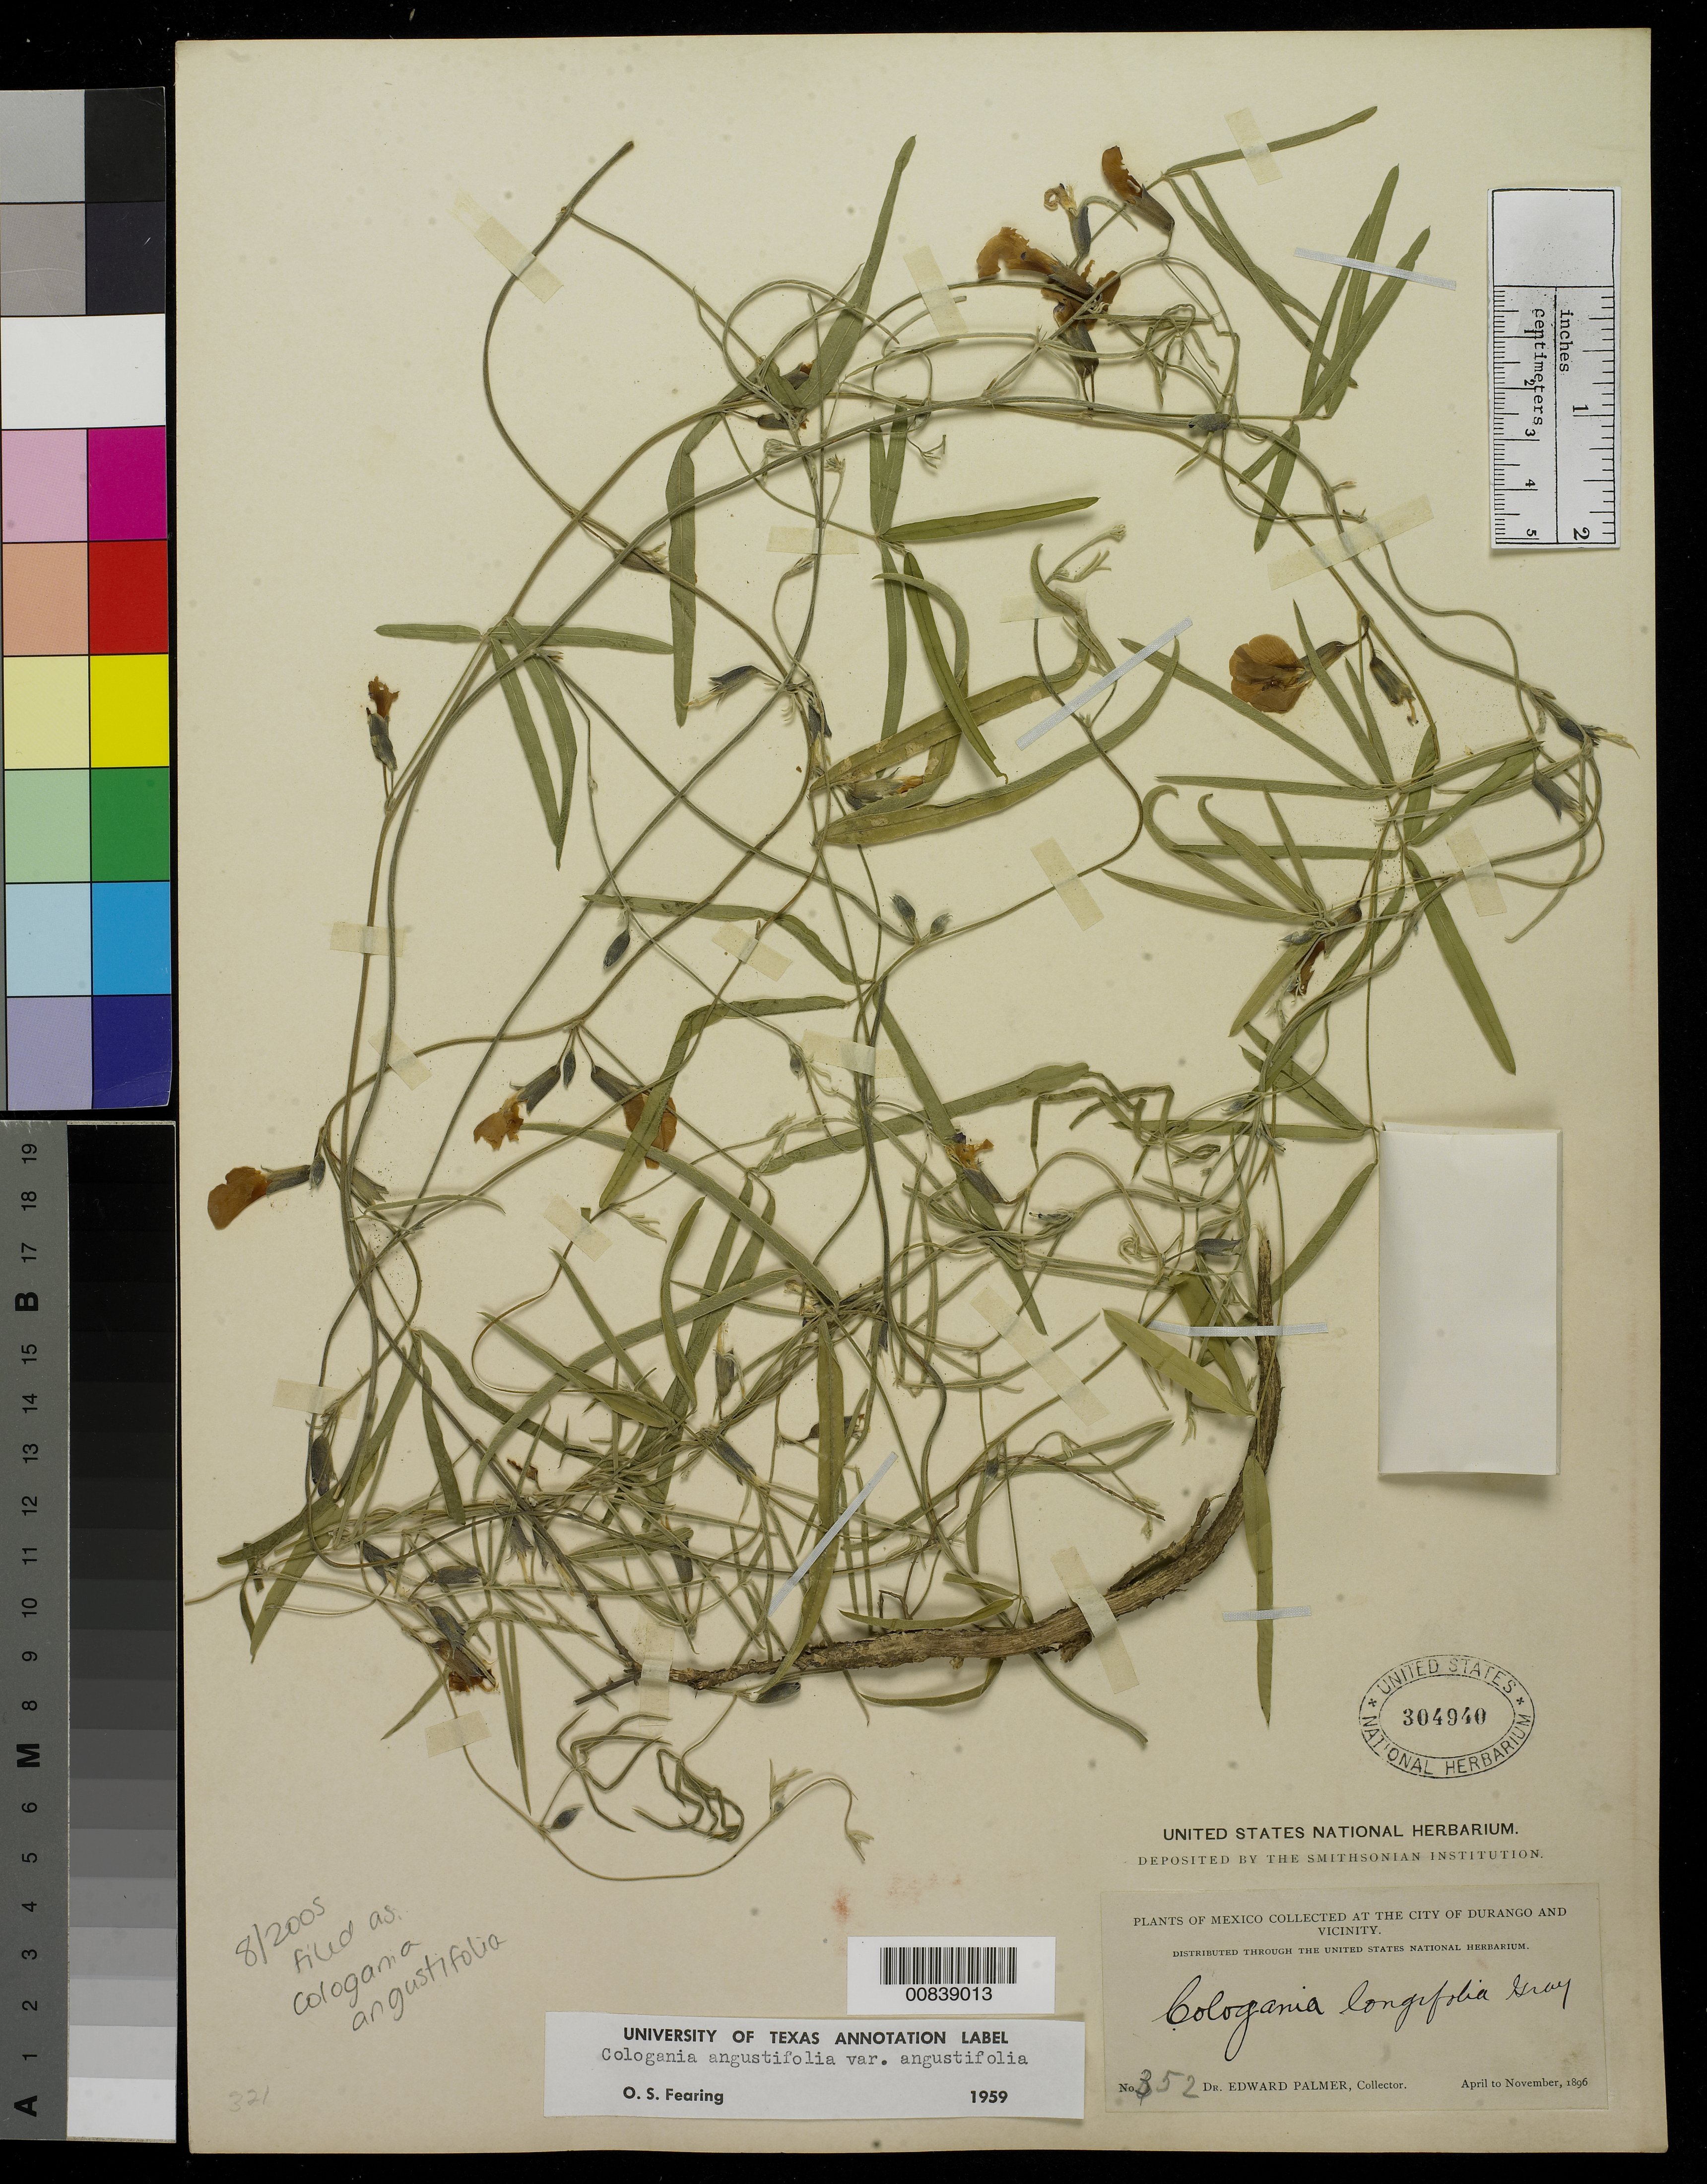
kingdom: Plantae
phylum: Tracheophyta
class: Magnoliopsida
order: Fabales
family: Fabaceae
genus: Cologania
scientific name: Cologania angustifolia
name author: Kunth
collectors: E. Palmer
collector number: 352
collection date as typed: Apr 1896 to -- Nov 1896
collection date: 1896-04/1896-11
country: Mexico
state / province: Durango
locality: City of Durango and vicinity.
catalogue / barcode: US 304940